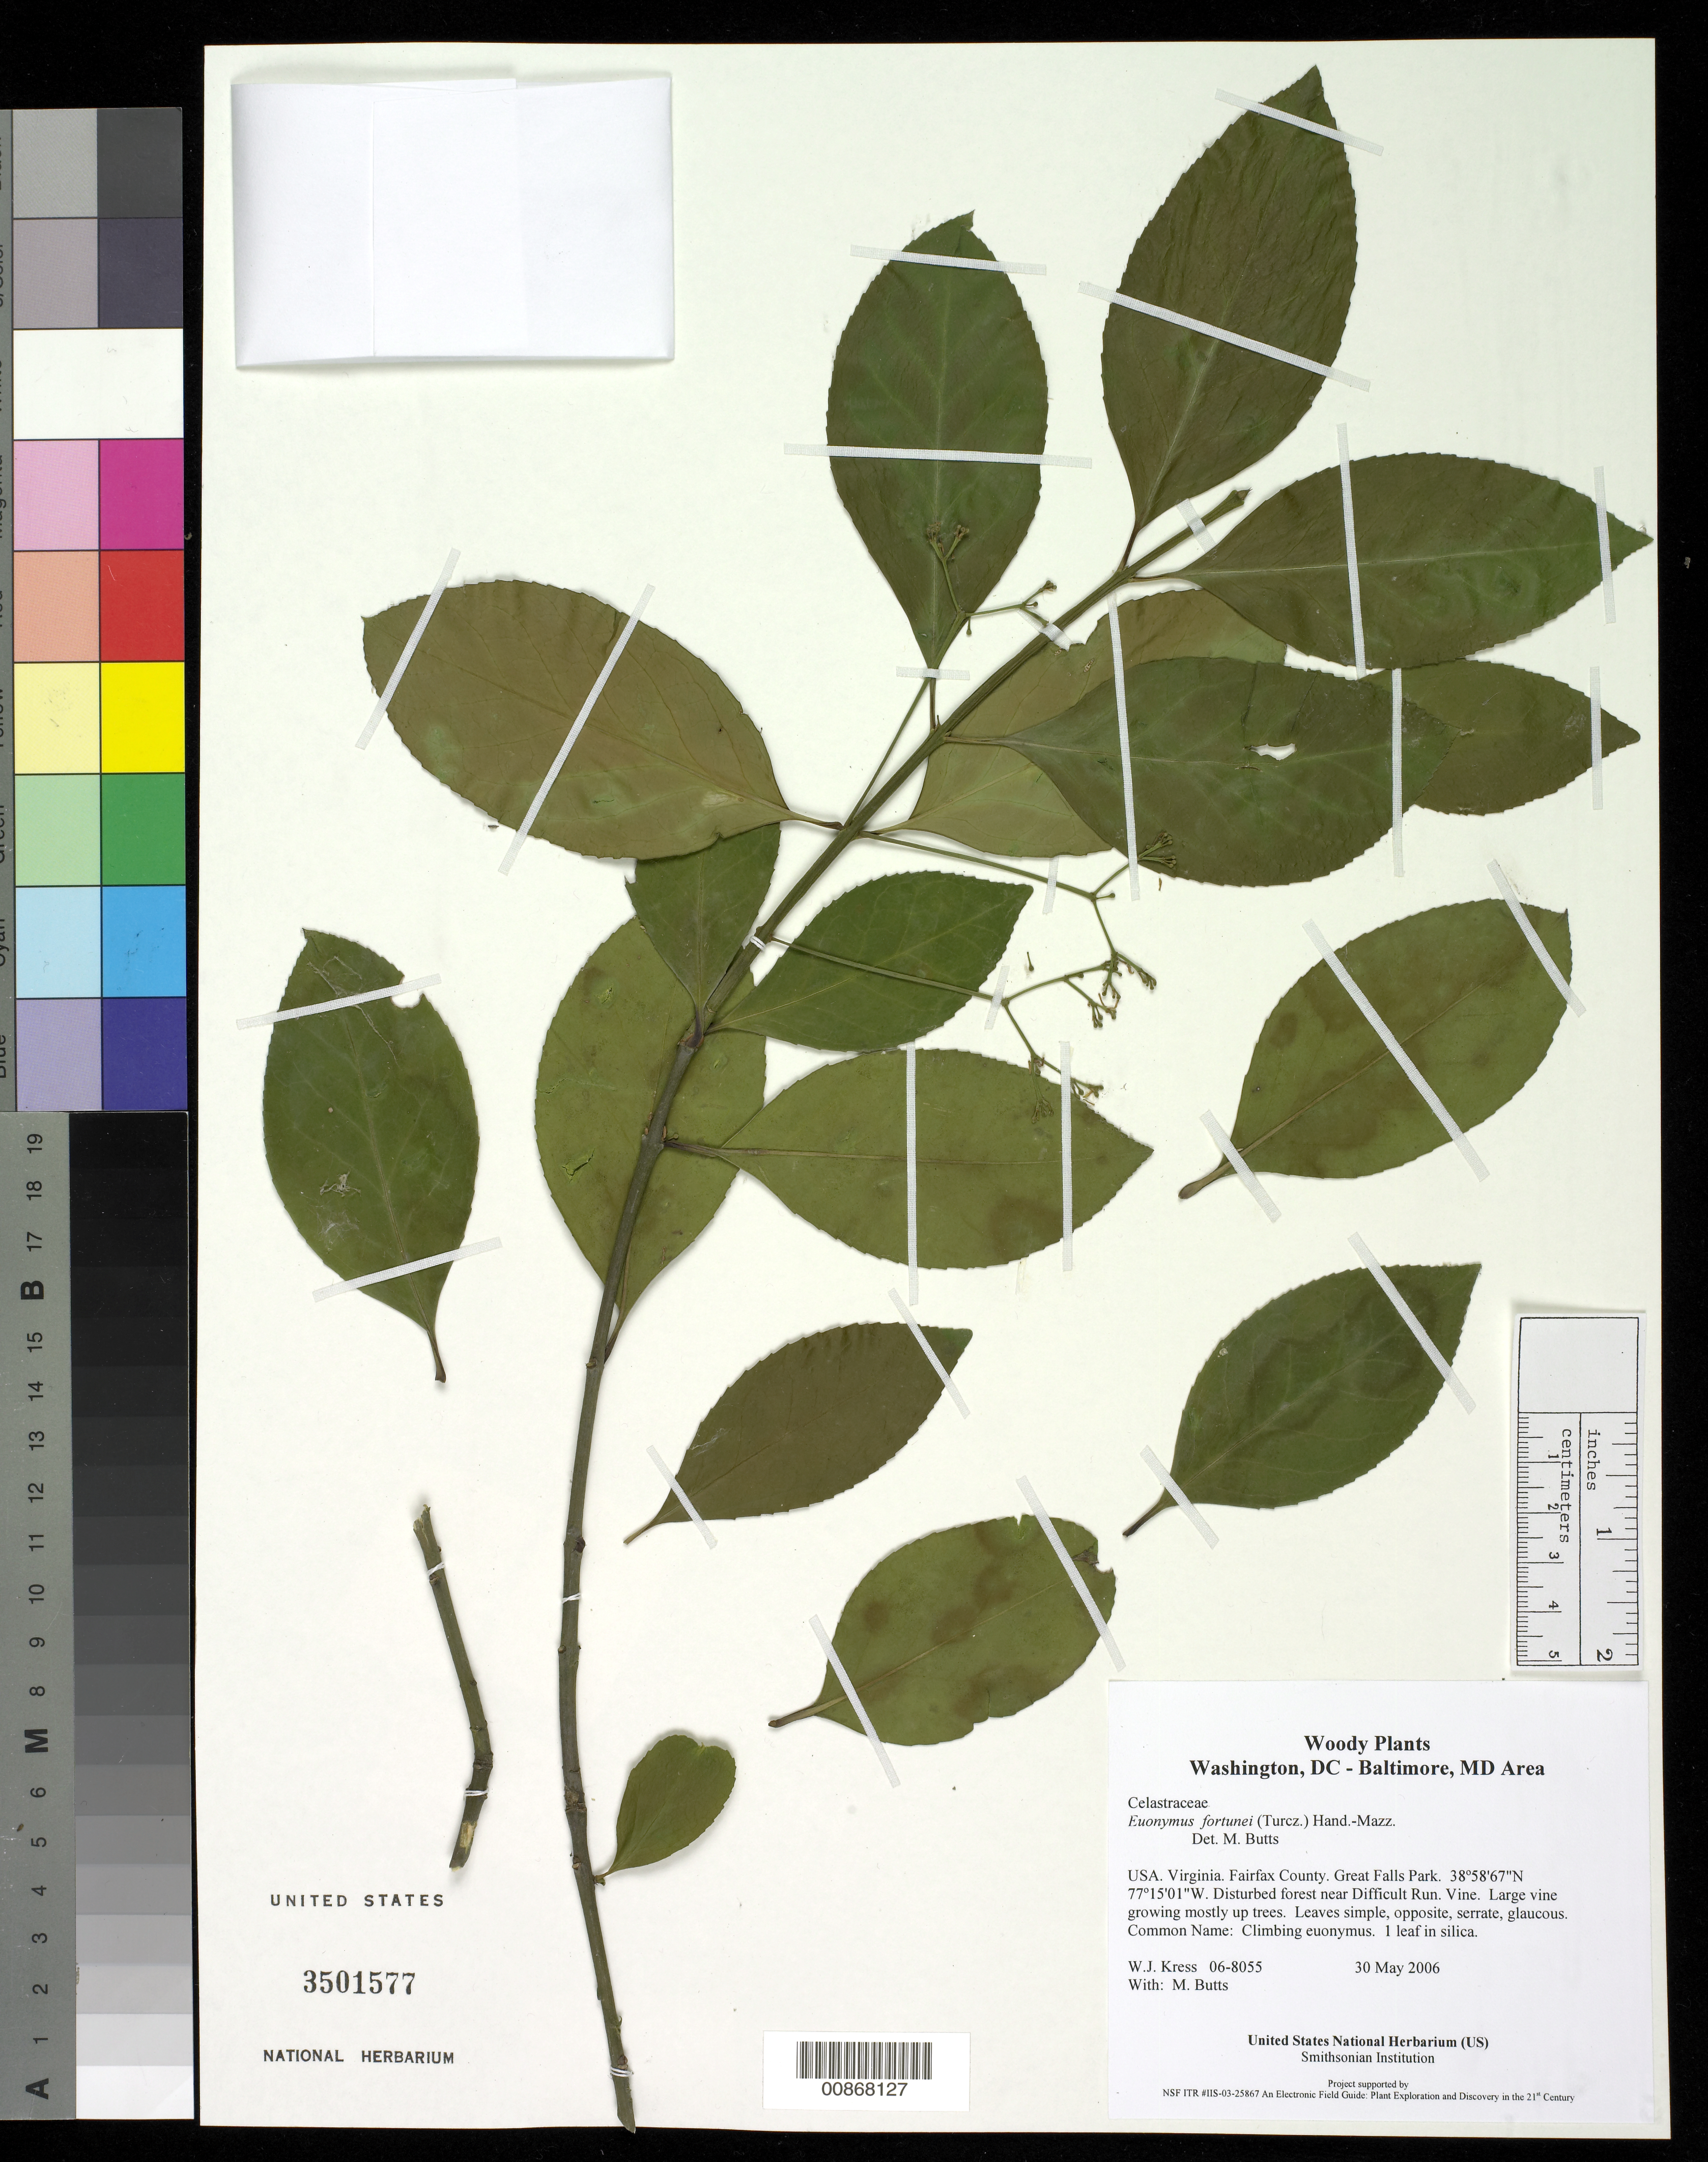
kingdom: Plantae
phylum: Tracheophyta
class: Magnoliopsida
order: Celastrales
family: Celastraceae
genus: Euonymus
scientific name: Euonymus fortunei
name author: (Turcz.) Hand.-Mazz.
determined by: Butts, M. B.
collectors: W. J. Kress & M. B. Butts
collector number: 06-8055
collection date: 2006-05-30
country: United States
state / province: Virginia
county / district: Fairfax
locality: Great Falls Park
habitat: Disturbed forest near Difficult Run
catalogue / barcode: US 3501577